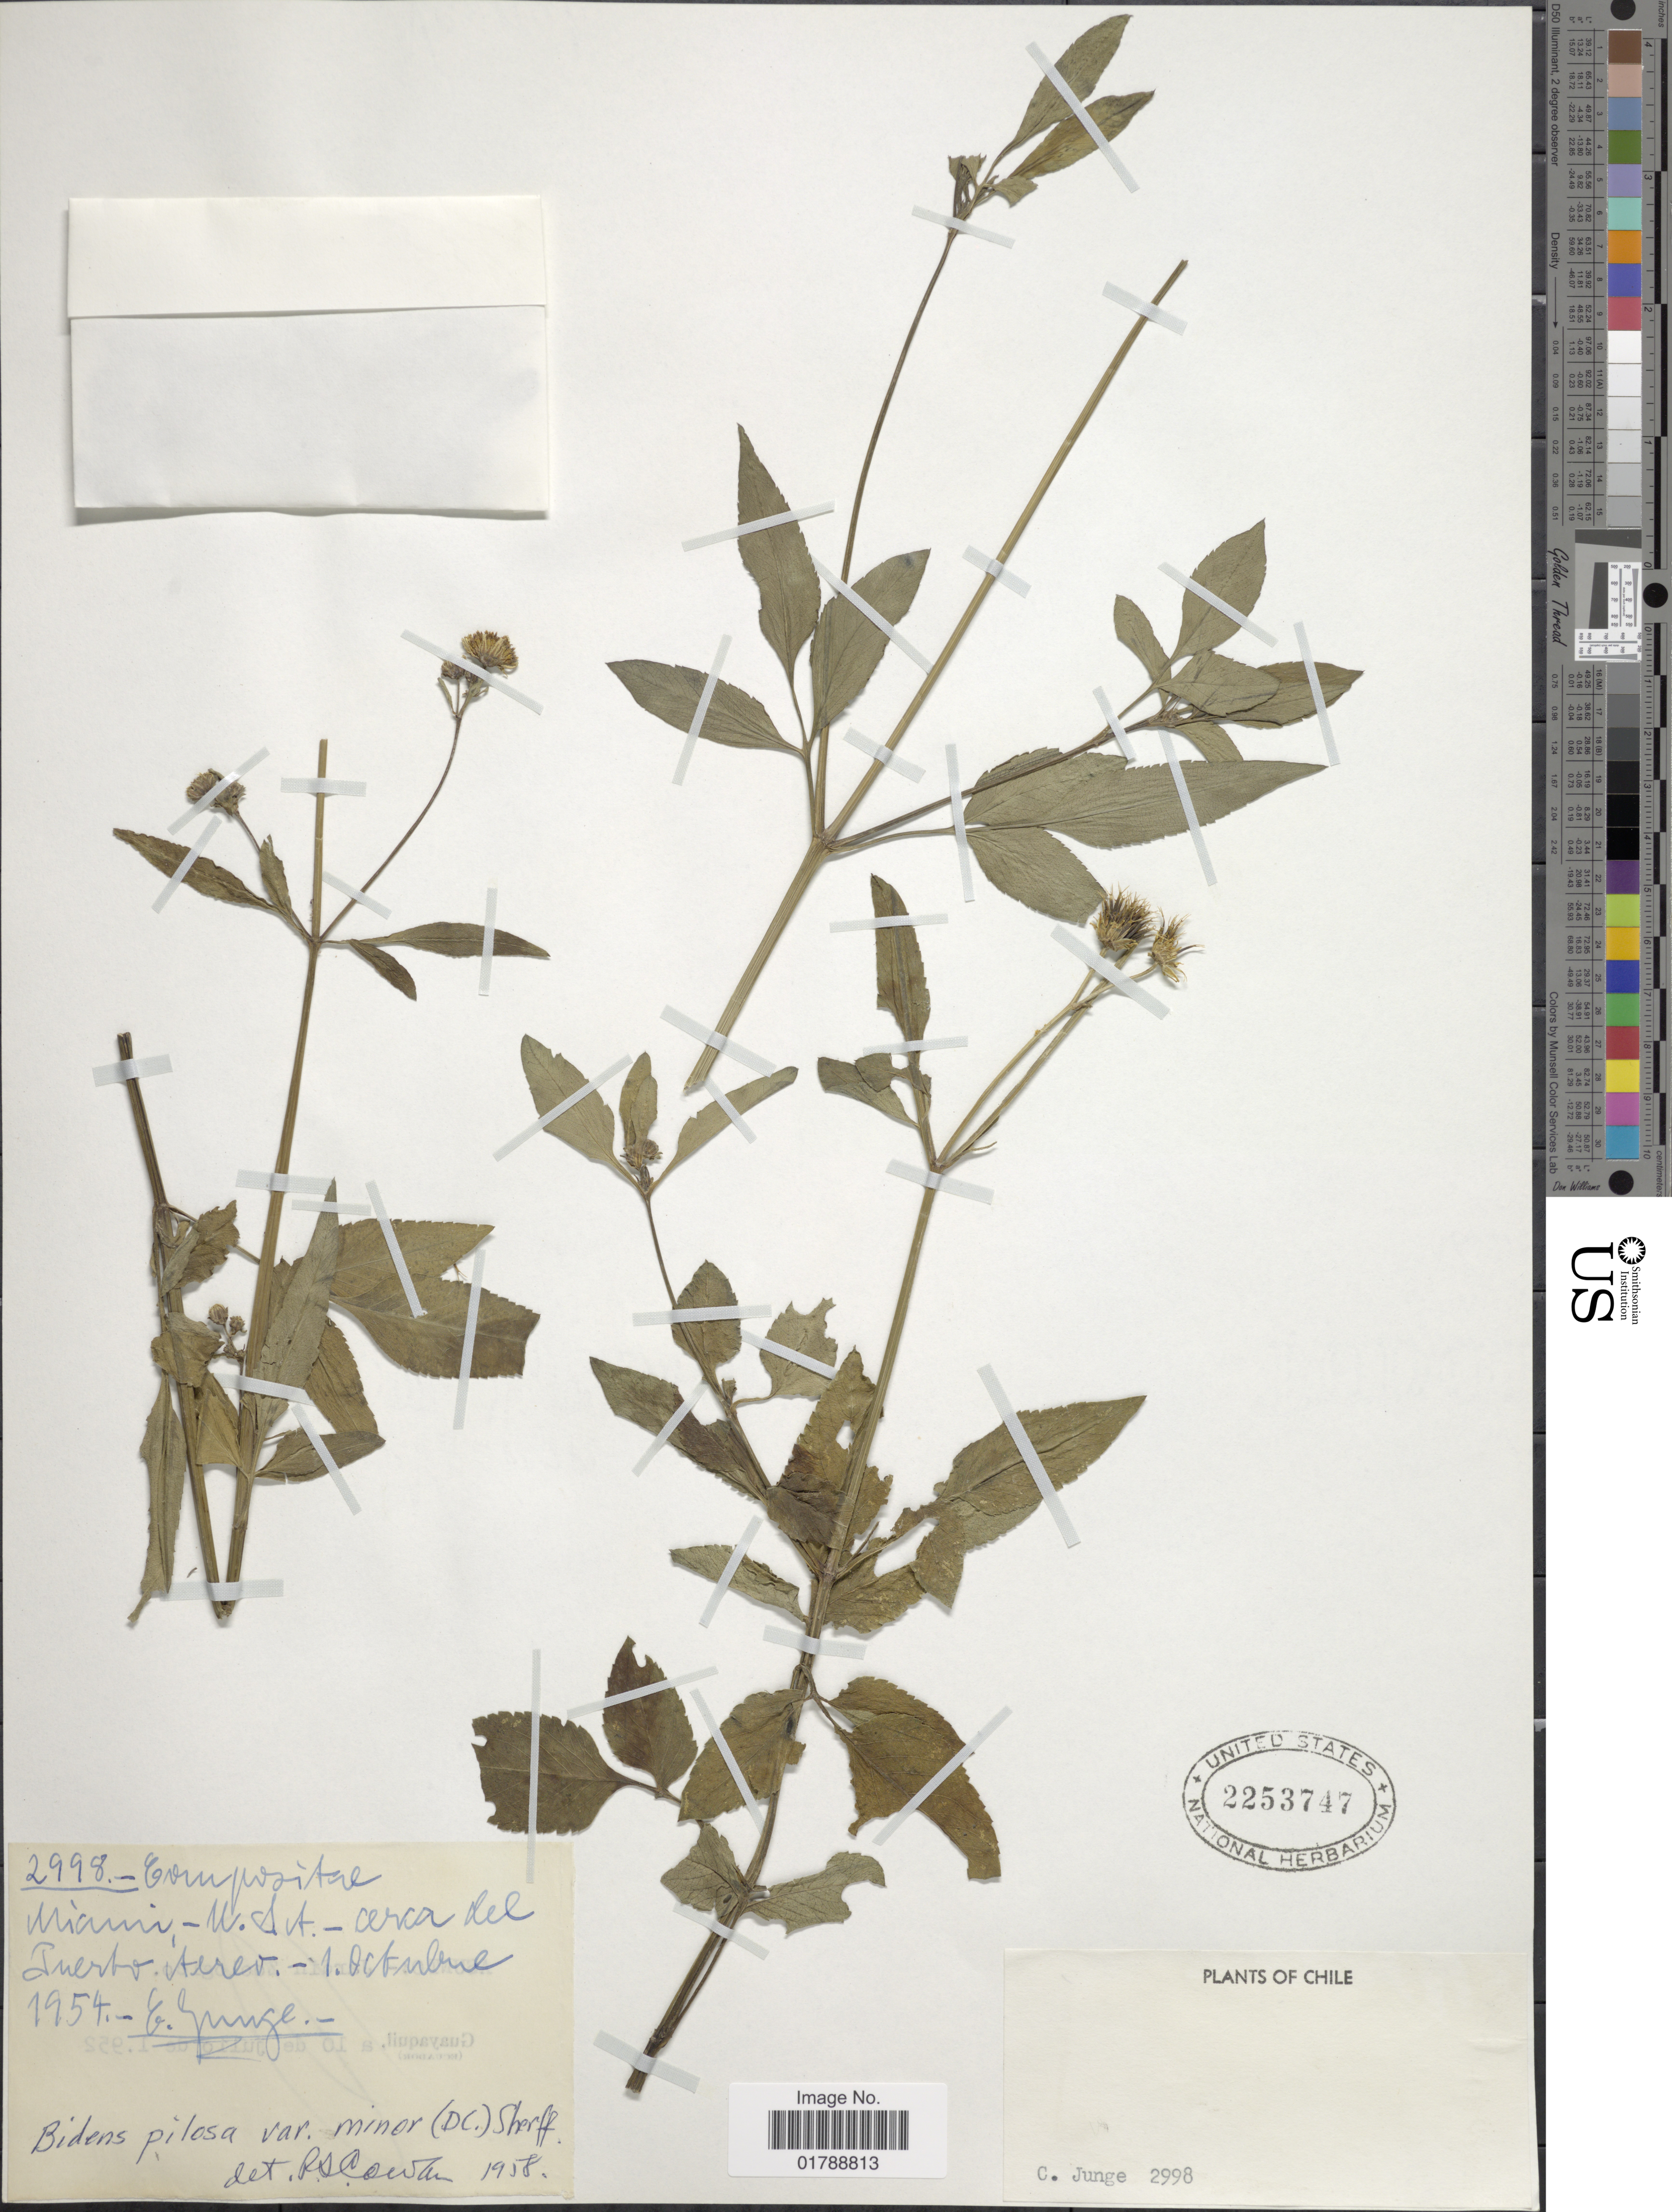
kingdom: Plantae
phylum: Tracheophyta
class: Magnoliopsida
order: Asterales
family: Asteraceae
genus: Bidens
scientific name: Bidens pilosa var. minor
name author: (Blume) Sherff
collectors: C. Junge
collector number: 2998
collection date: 1954-10-01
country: United States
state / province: Florida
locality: Miami, U.S.A. cerca del Puerto Aero.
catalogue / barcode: US 2253747